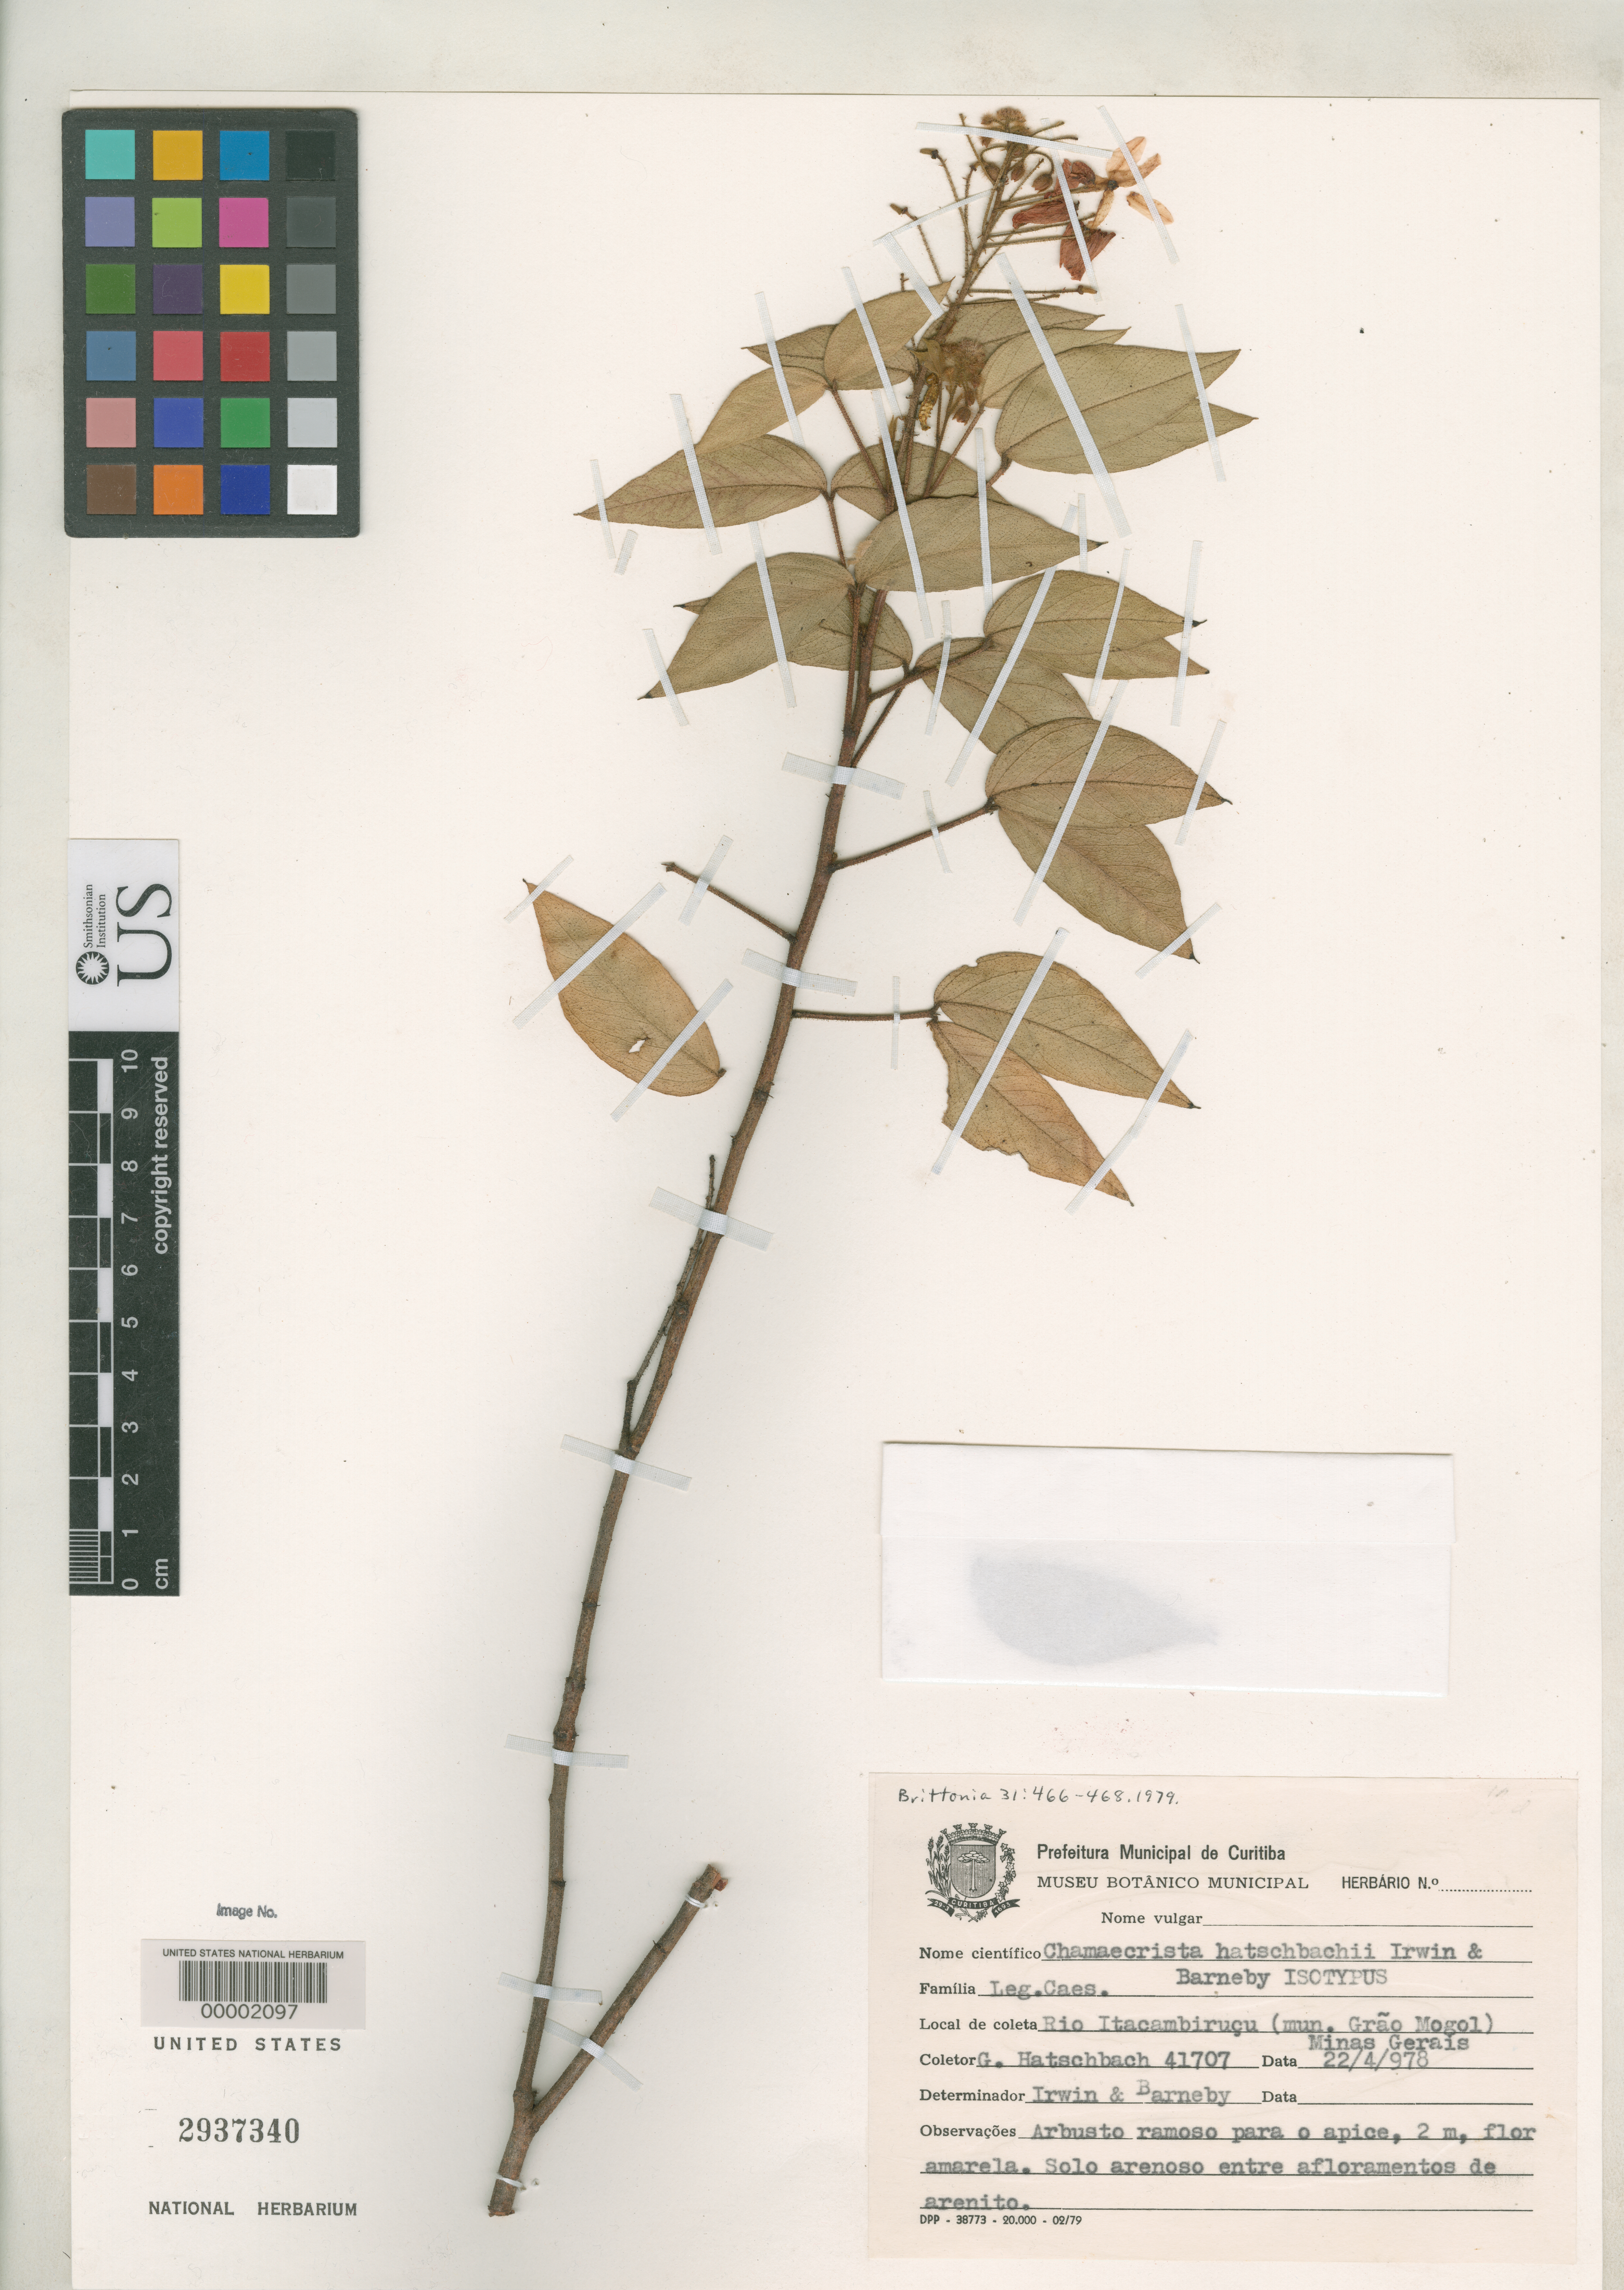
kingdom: Plantae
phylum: Tracheophyta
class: Magnoliopsida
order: Fabales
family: Fabaceae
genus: Chamaecrista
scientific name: Chamaecrista hatschbachii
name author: H.S. Irwin & Barneby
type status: Isotype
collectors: G. Hatschbach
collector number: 41707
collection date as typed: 22 Apr 1978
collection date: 1978-04-22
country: Brazil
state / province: Minas Gerais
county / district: Grão Mogol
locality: Rio Itacambirucu.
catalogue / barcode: US 2937340